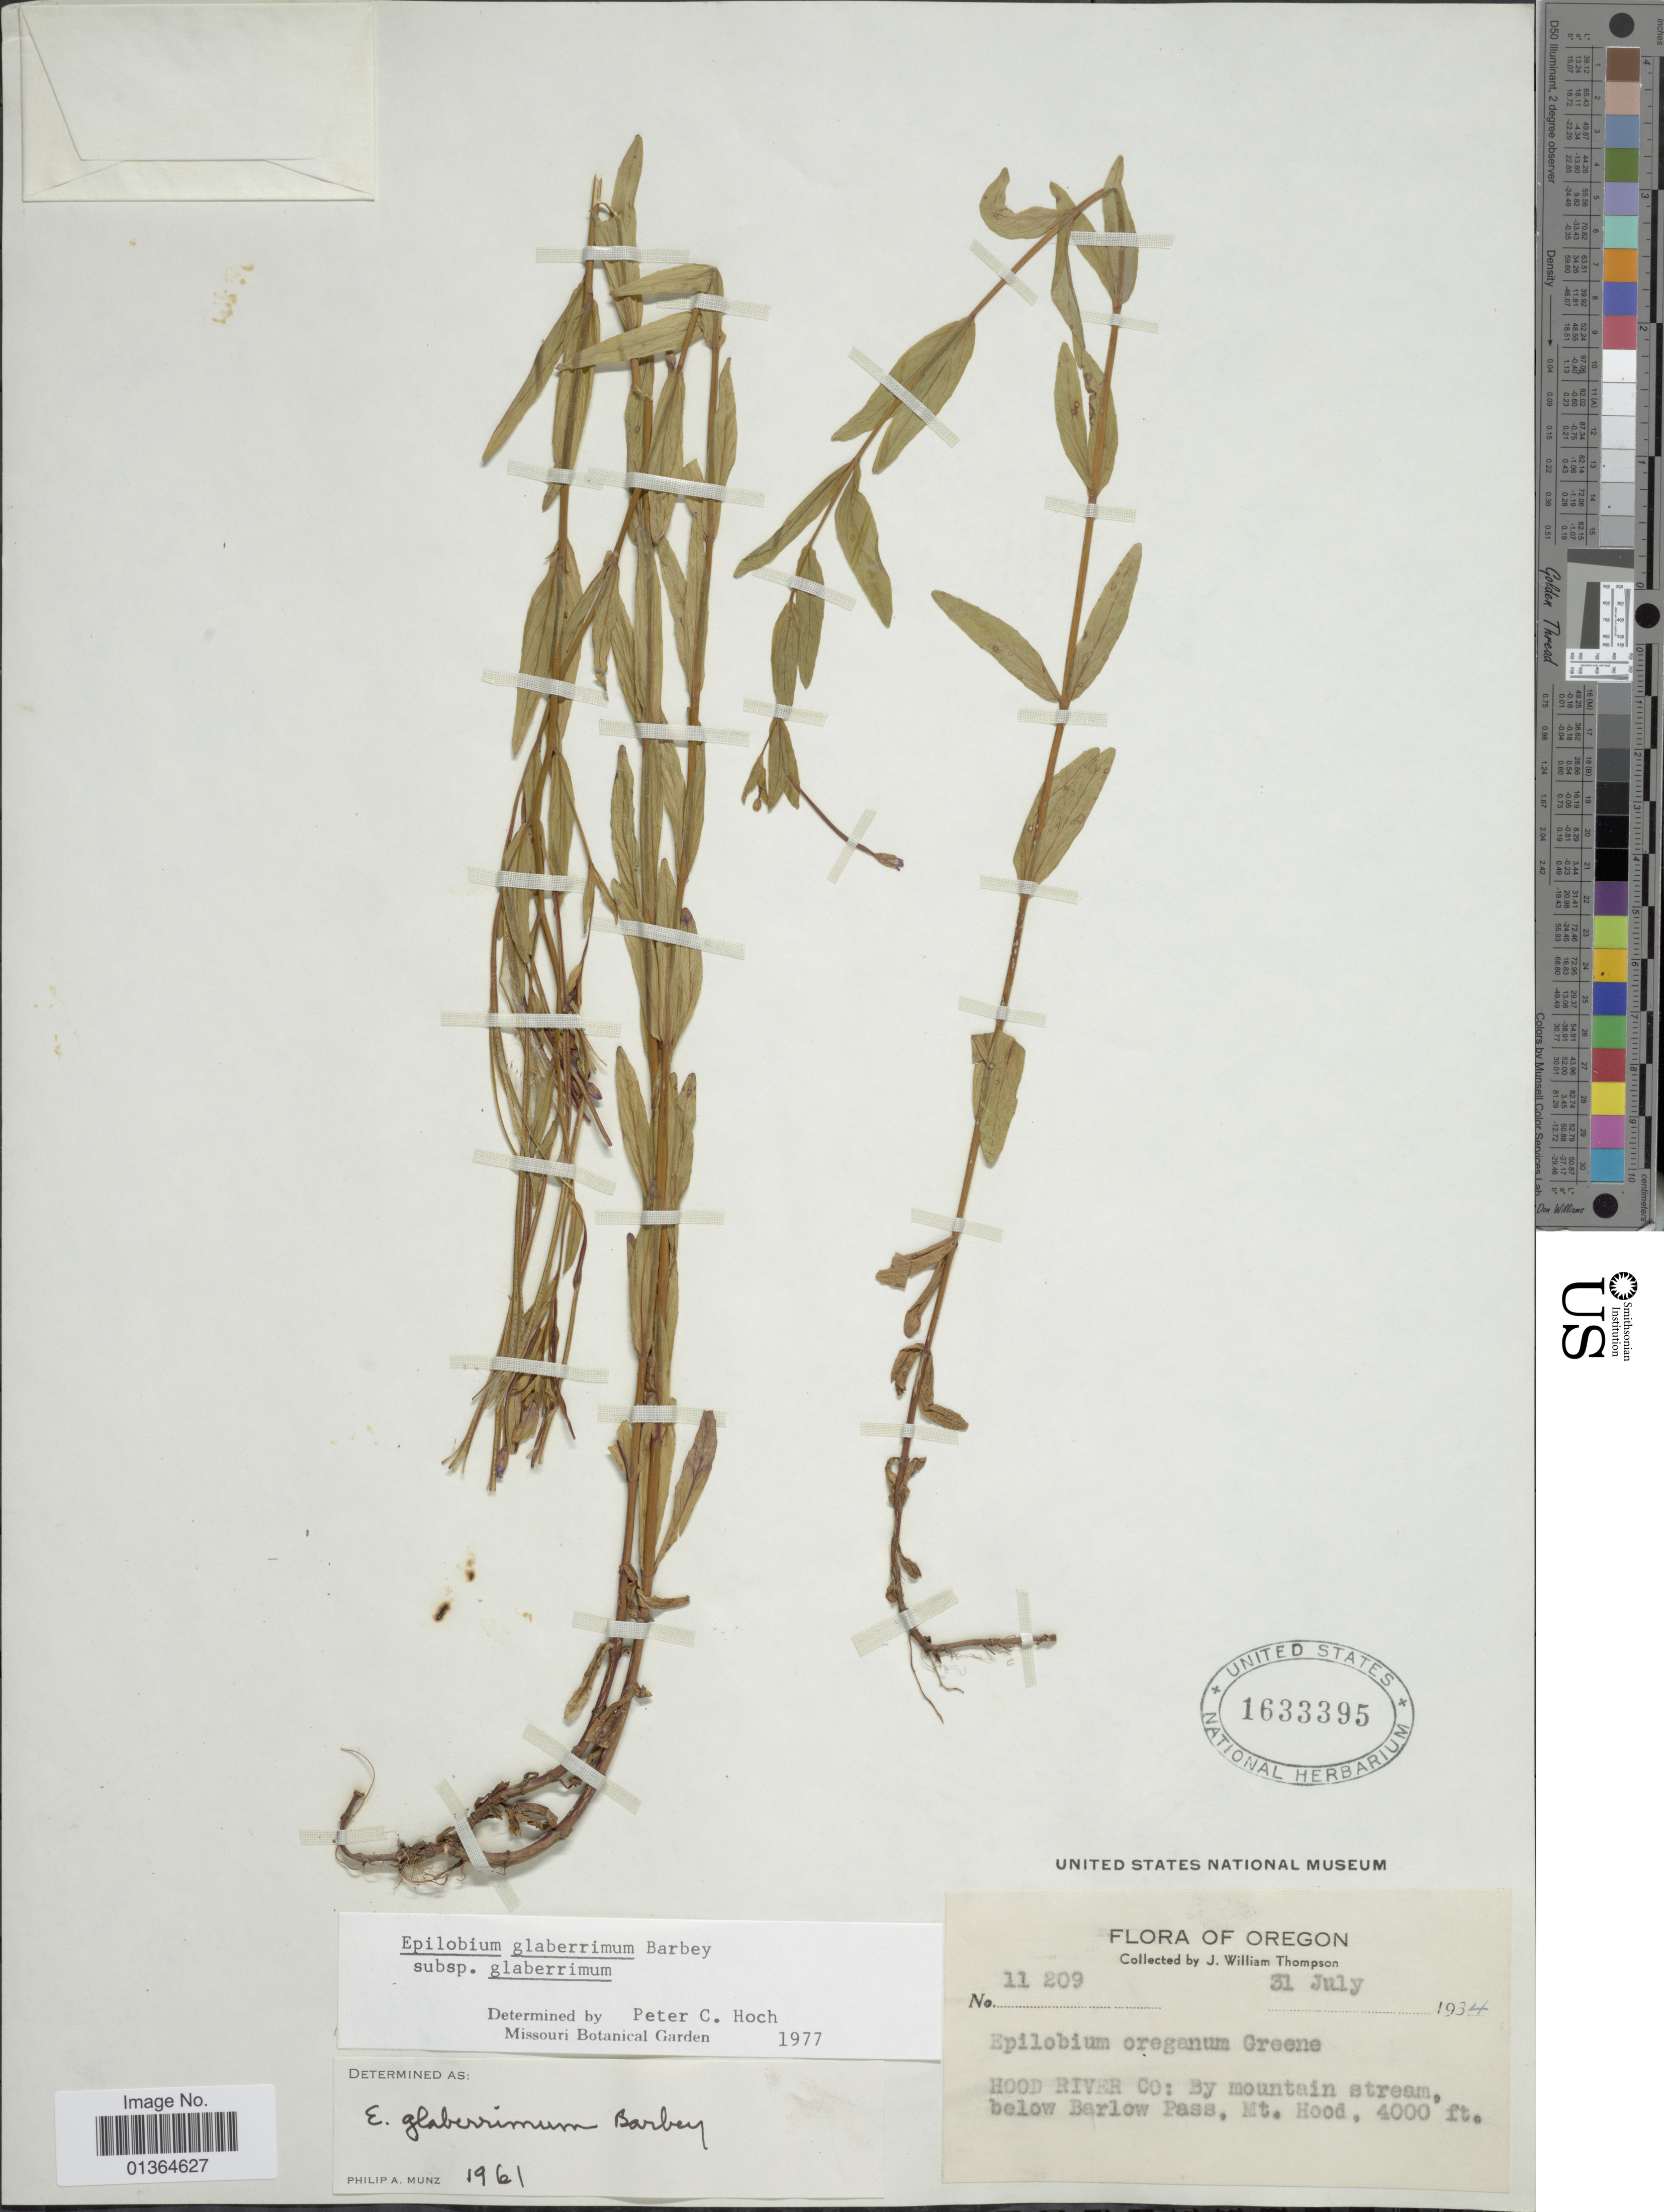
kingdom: Plantae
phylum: Tracheophyta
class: Magnoliopsida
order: Myrtales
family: Onagraceae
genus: Epilobium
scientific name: Epilobium glaberrimum subsp. glaberrimum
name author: Barbey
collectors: J. W. Thompson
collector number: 11209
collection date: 1934-07-31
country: United States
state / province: Oregon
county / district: Hood River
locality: Hood River Co: By mountain stream, below Barlow Pass, Mt. Hood.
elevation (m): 1219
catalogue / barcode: US 1633395